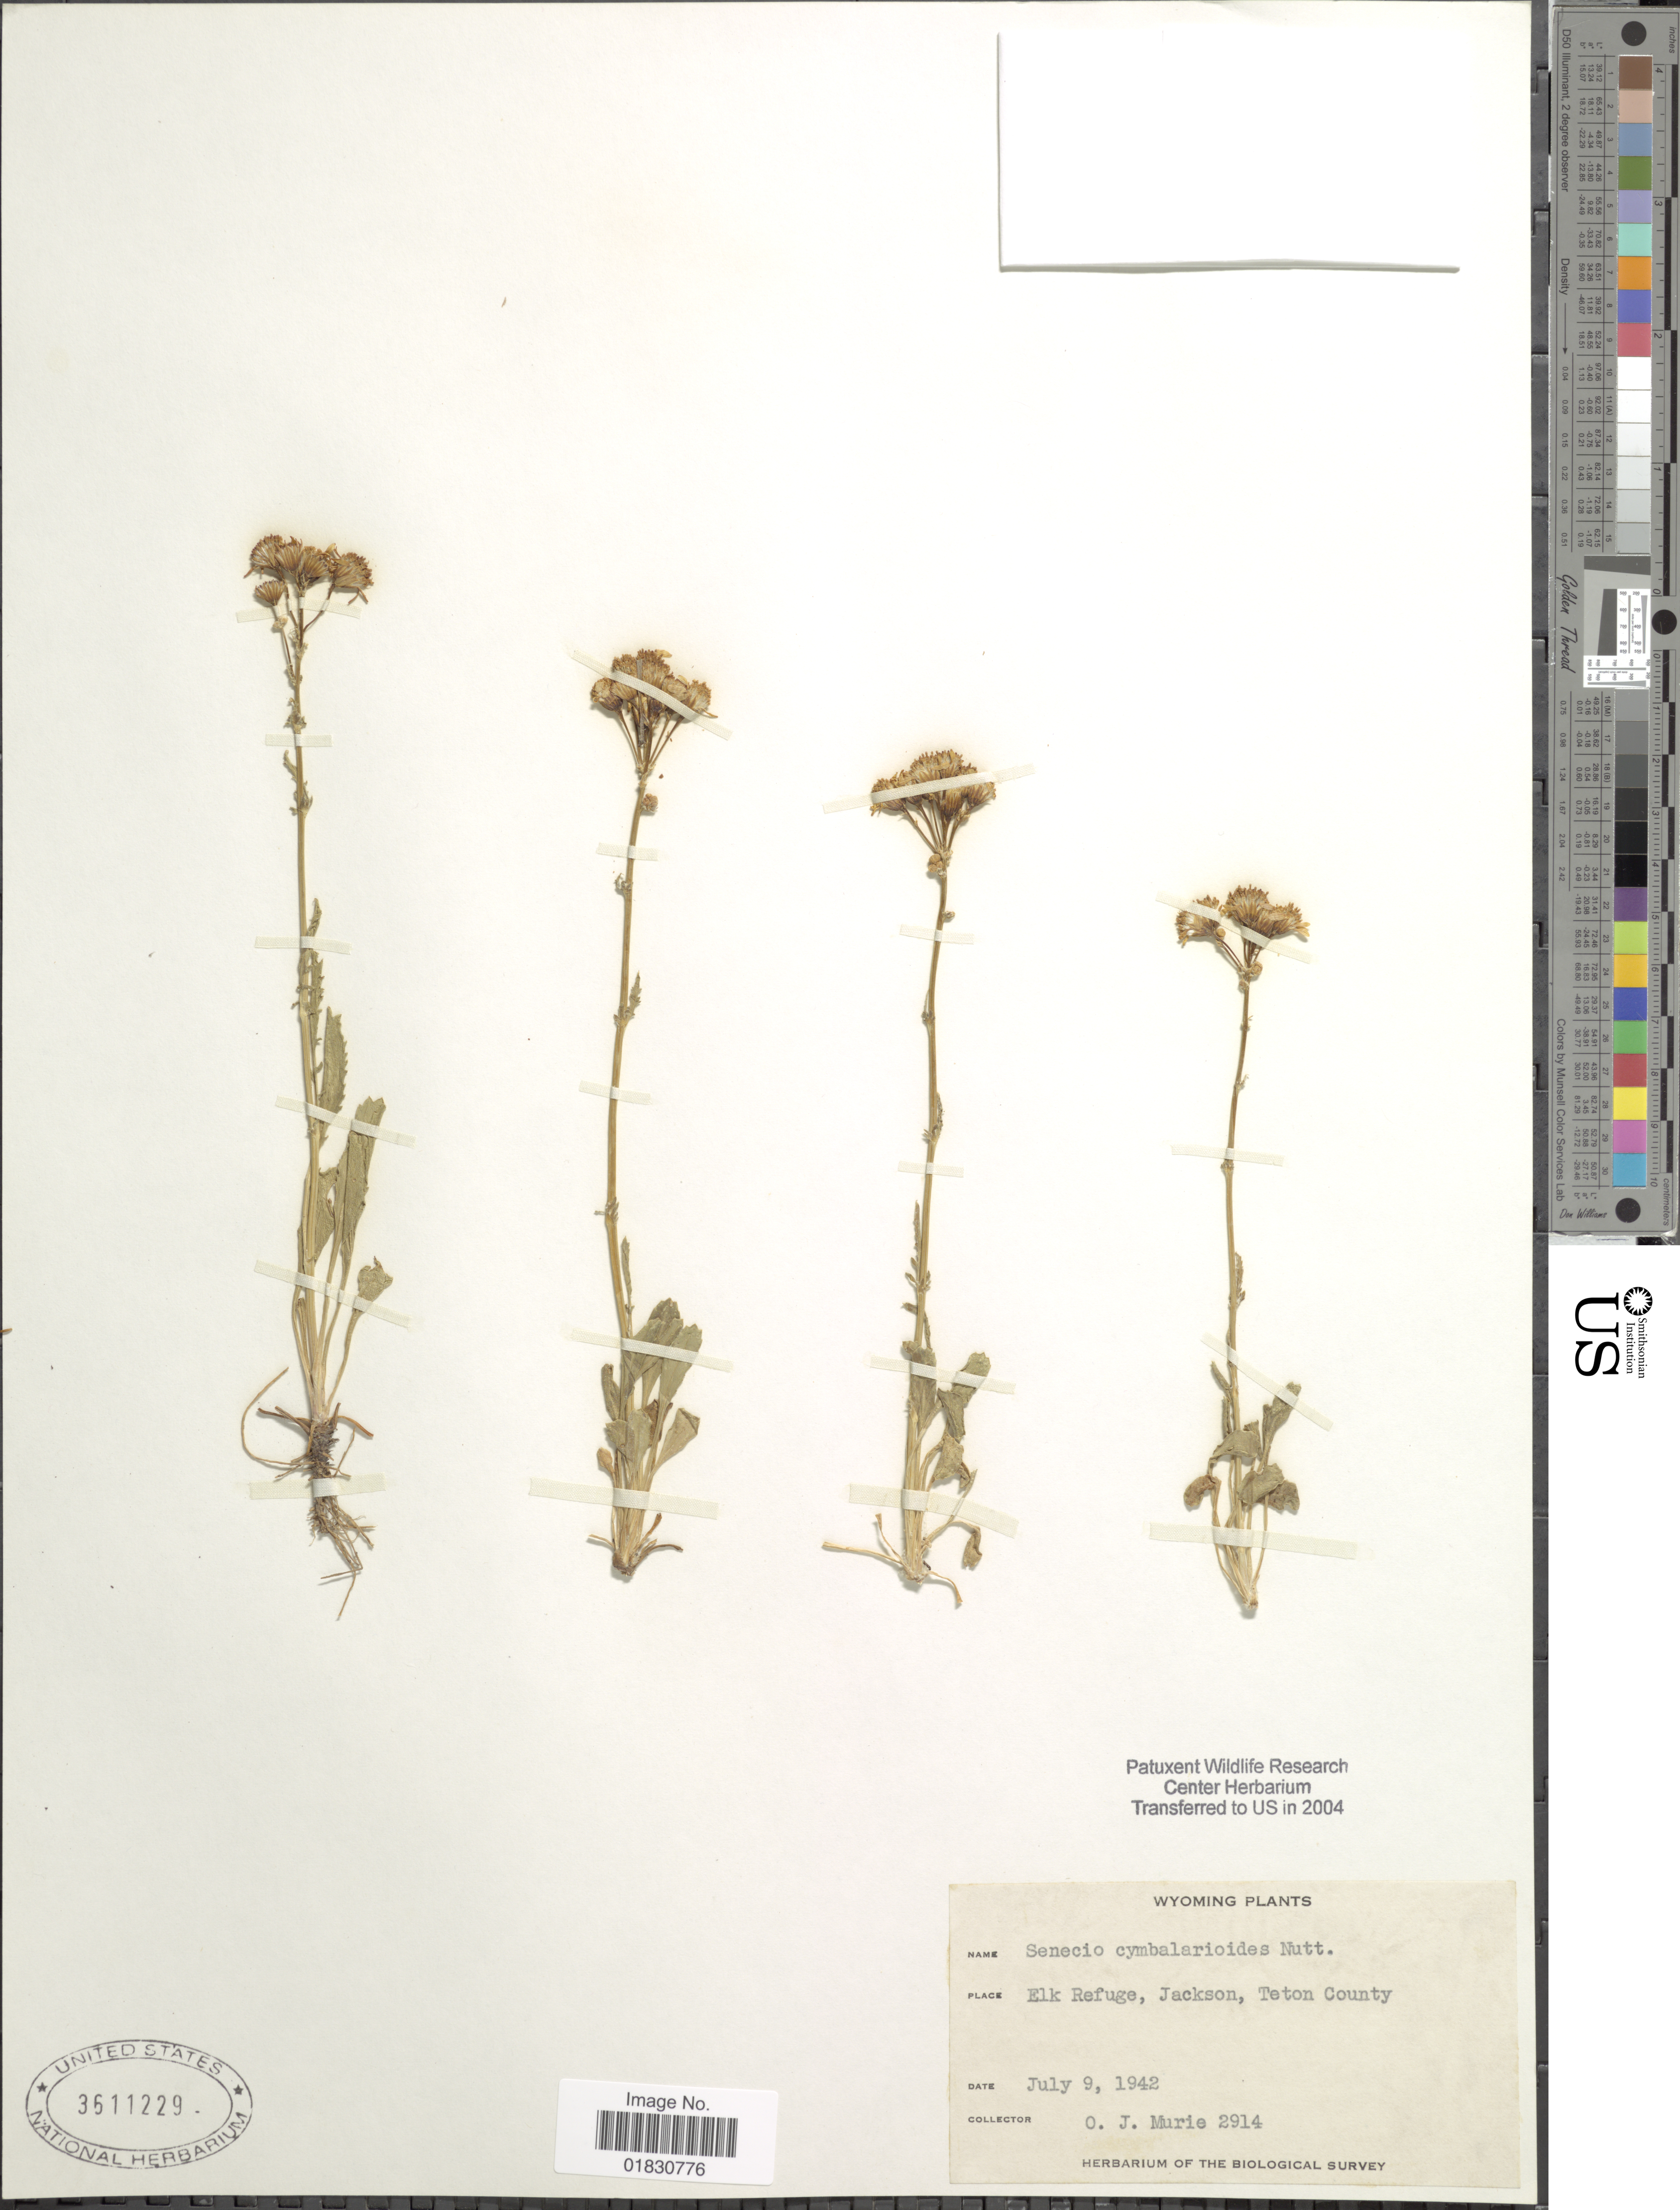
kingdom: Plantae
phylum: Tracheophyta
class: Magnoliopsida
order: Asterales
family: Asteraceae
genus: Packera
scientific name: Packera fendleri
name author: (A. Gray) W.A. Weber & Á. Löve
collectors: O. Murie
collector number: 2914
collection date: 1942-07-09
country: United States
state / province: Wyoming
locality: Elk Refuge, Jackson, Teton County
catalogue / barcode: US 3611229